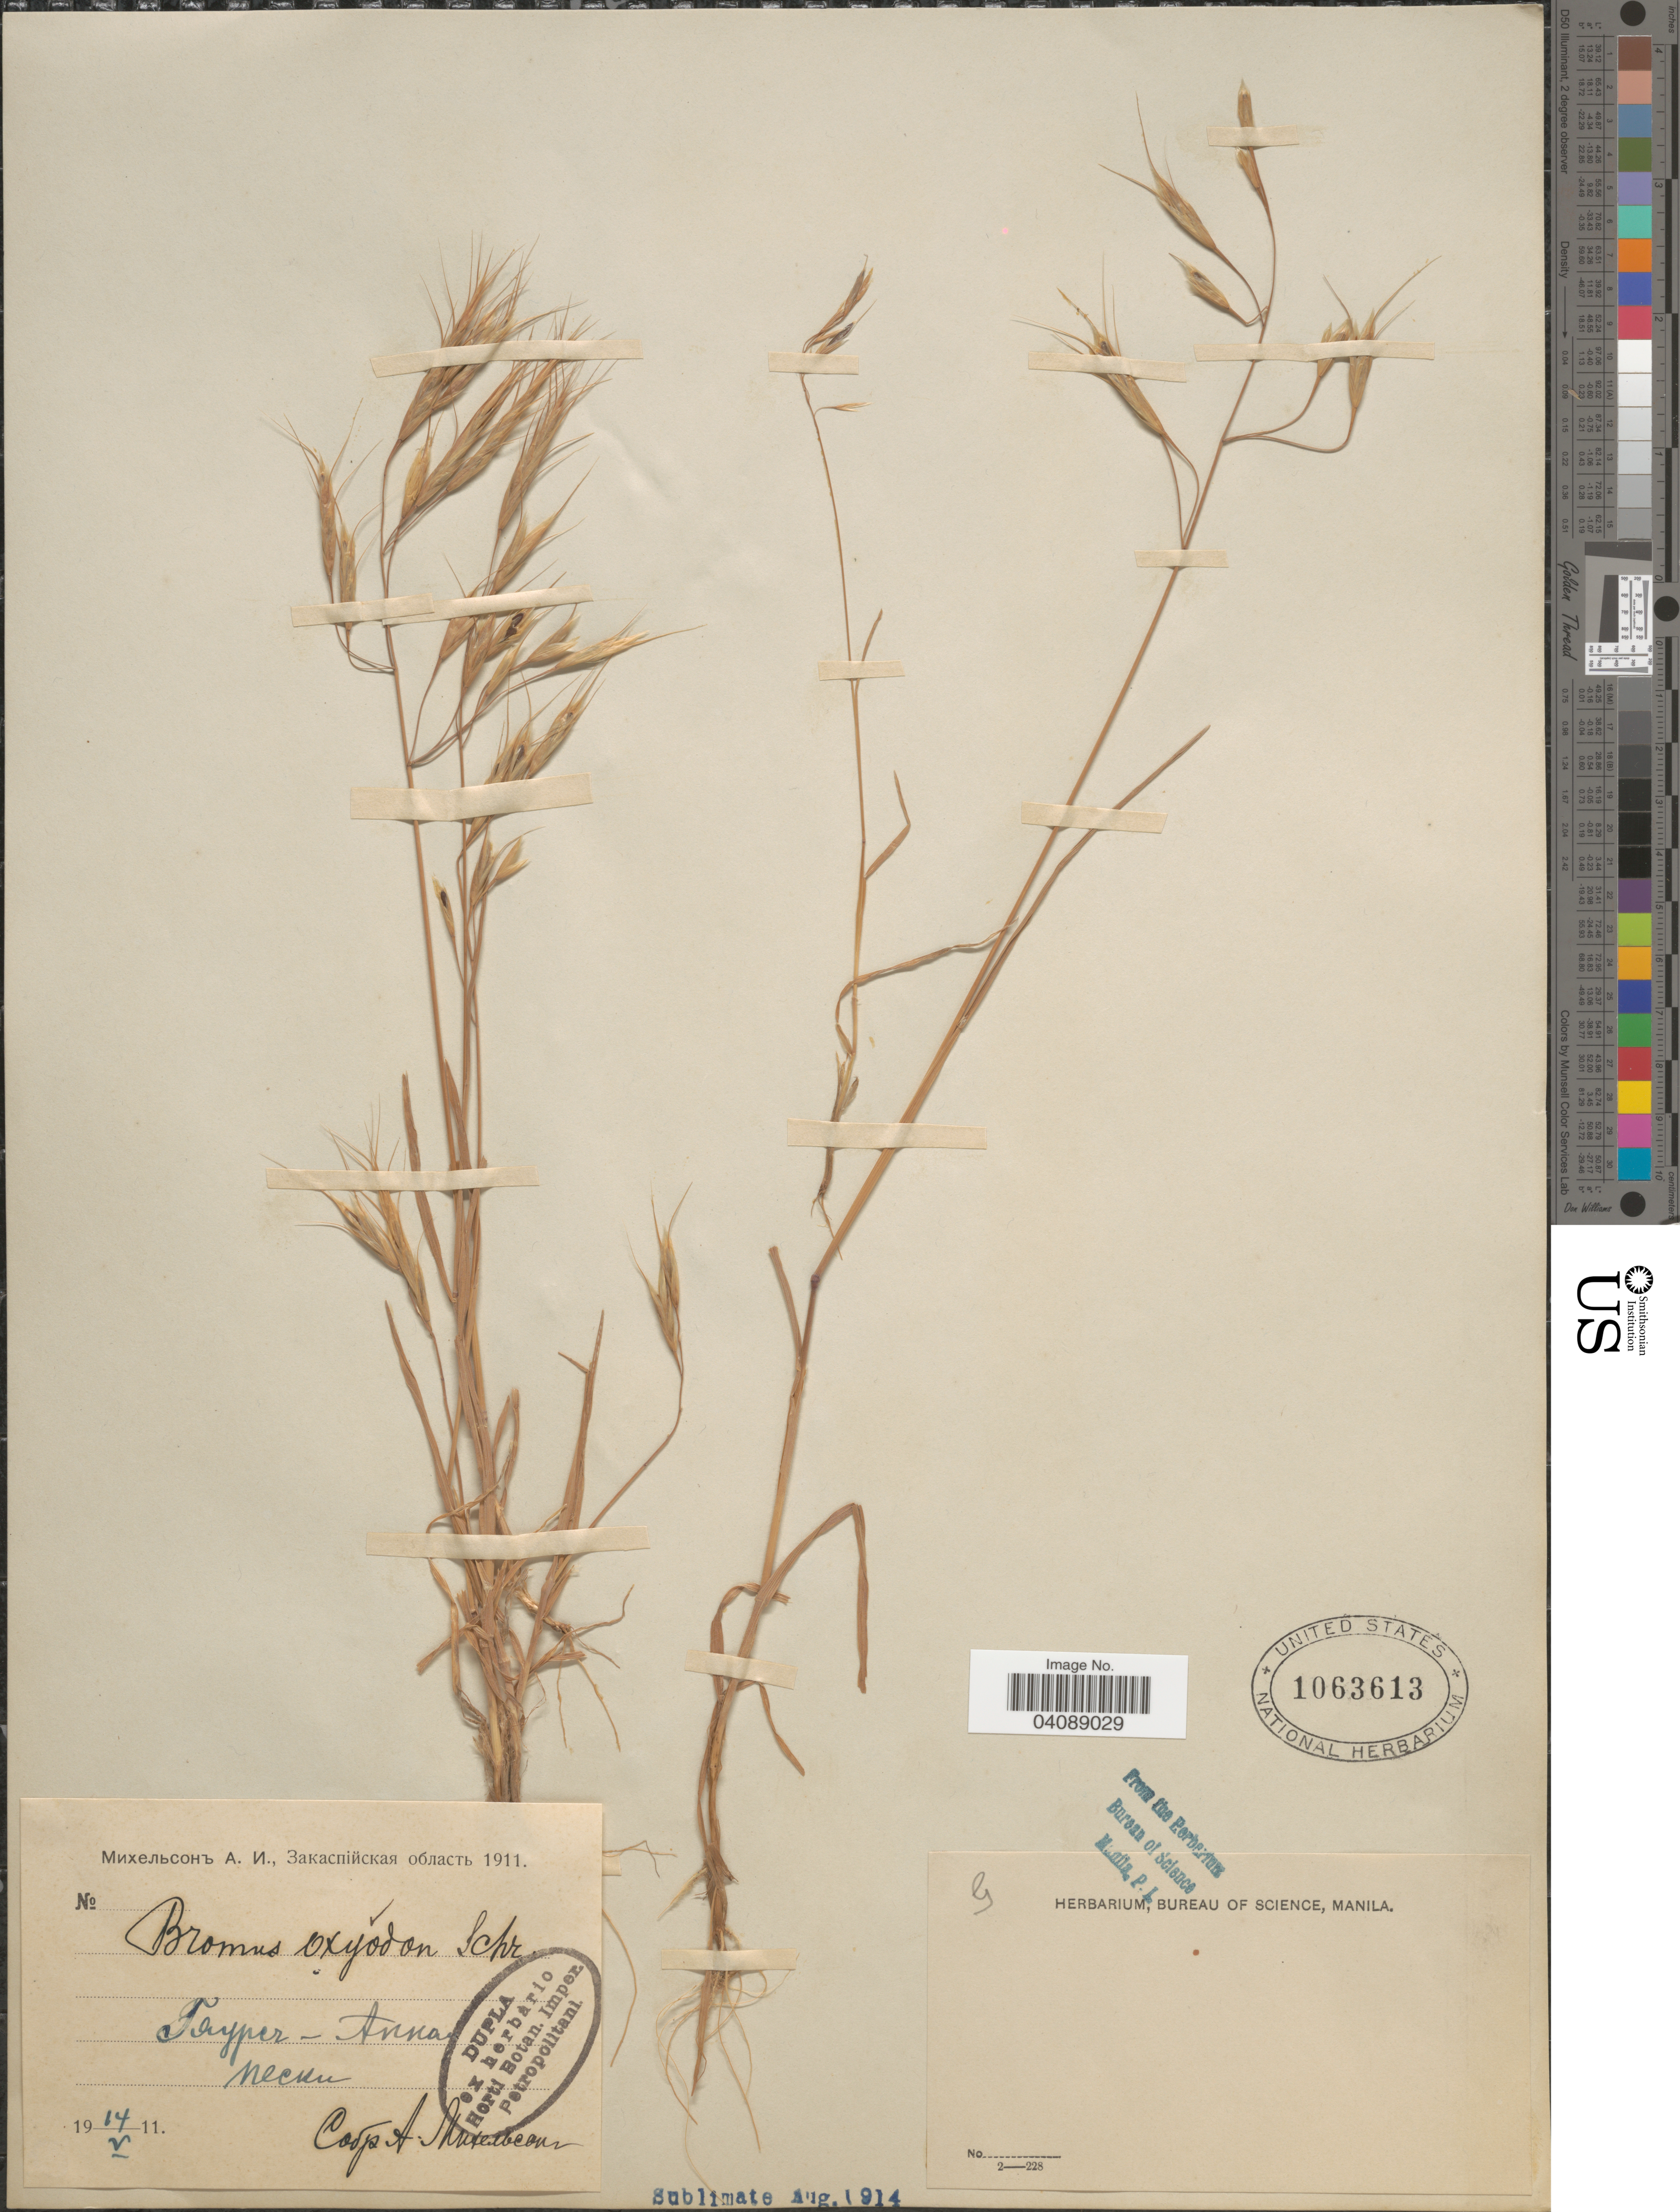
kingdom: Plantae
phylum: Tracheophyta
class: Liliopsida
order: Poales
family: Poaceae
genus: Bromus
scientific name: Bromus oxyodon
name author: Schrenk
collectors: A. Mikhelson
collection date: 1911-05-14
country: Turkmenistan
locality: Gyaurech- Appal sands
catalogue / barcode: US 1063613